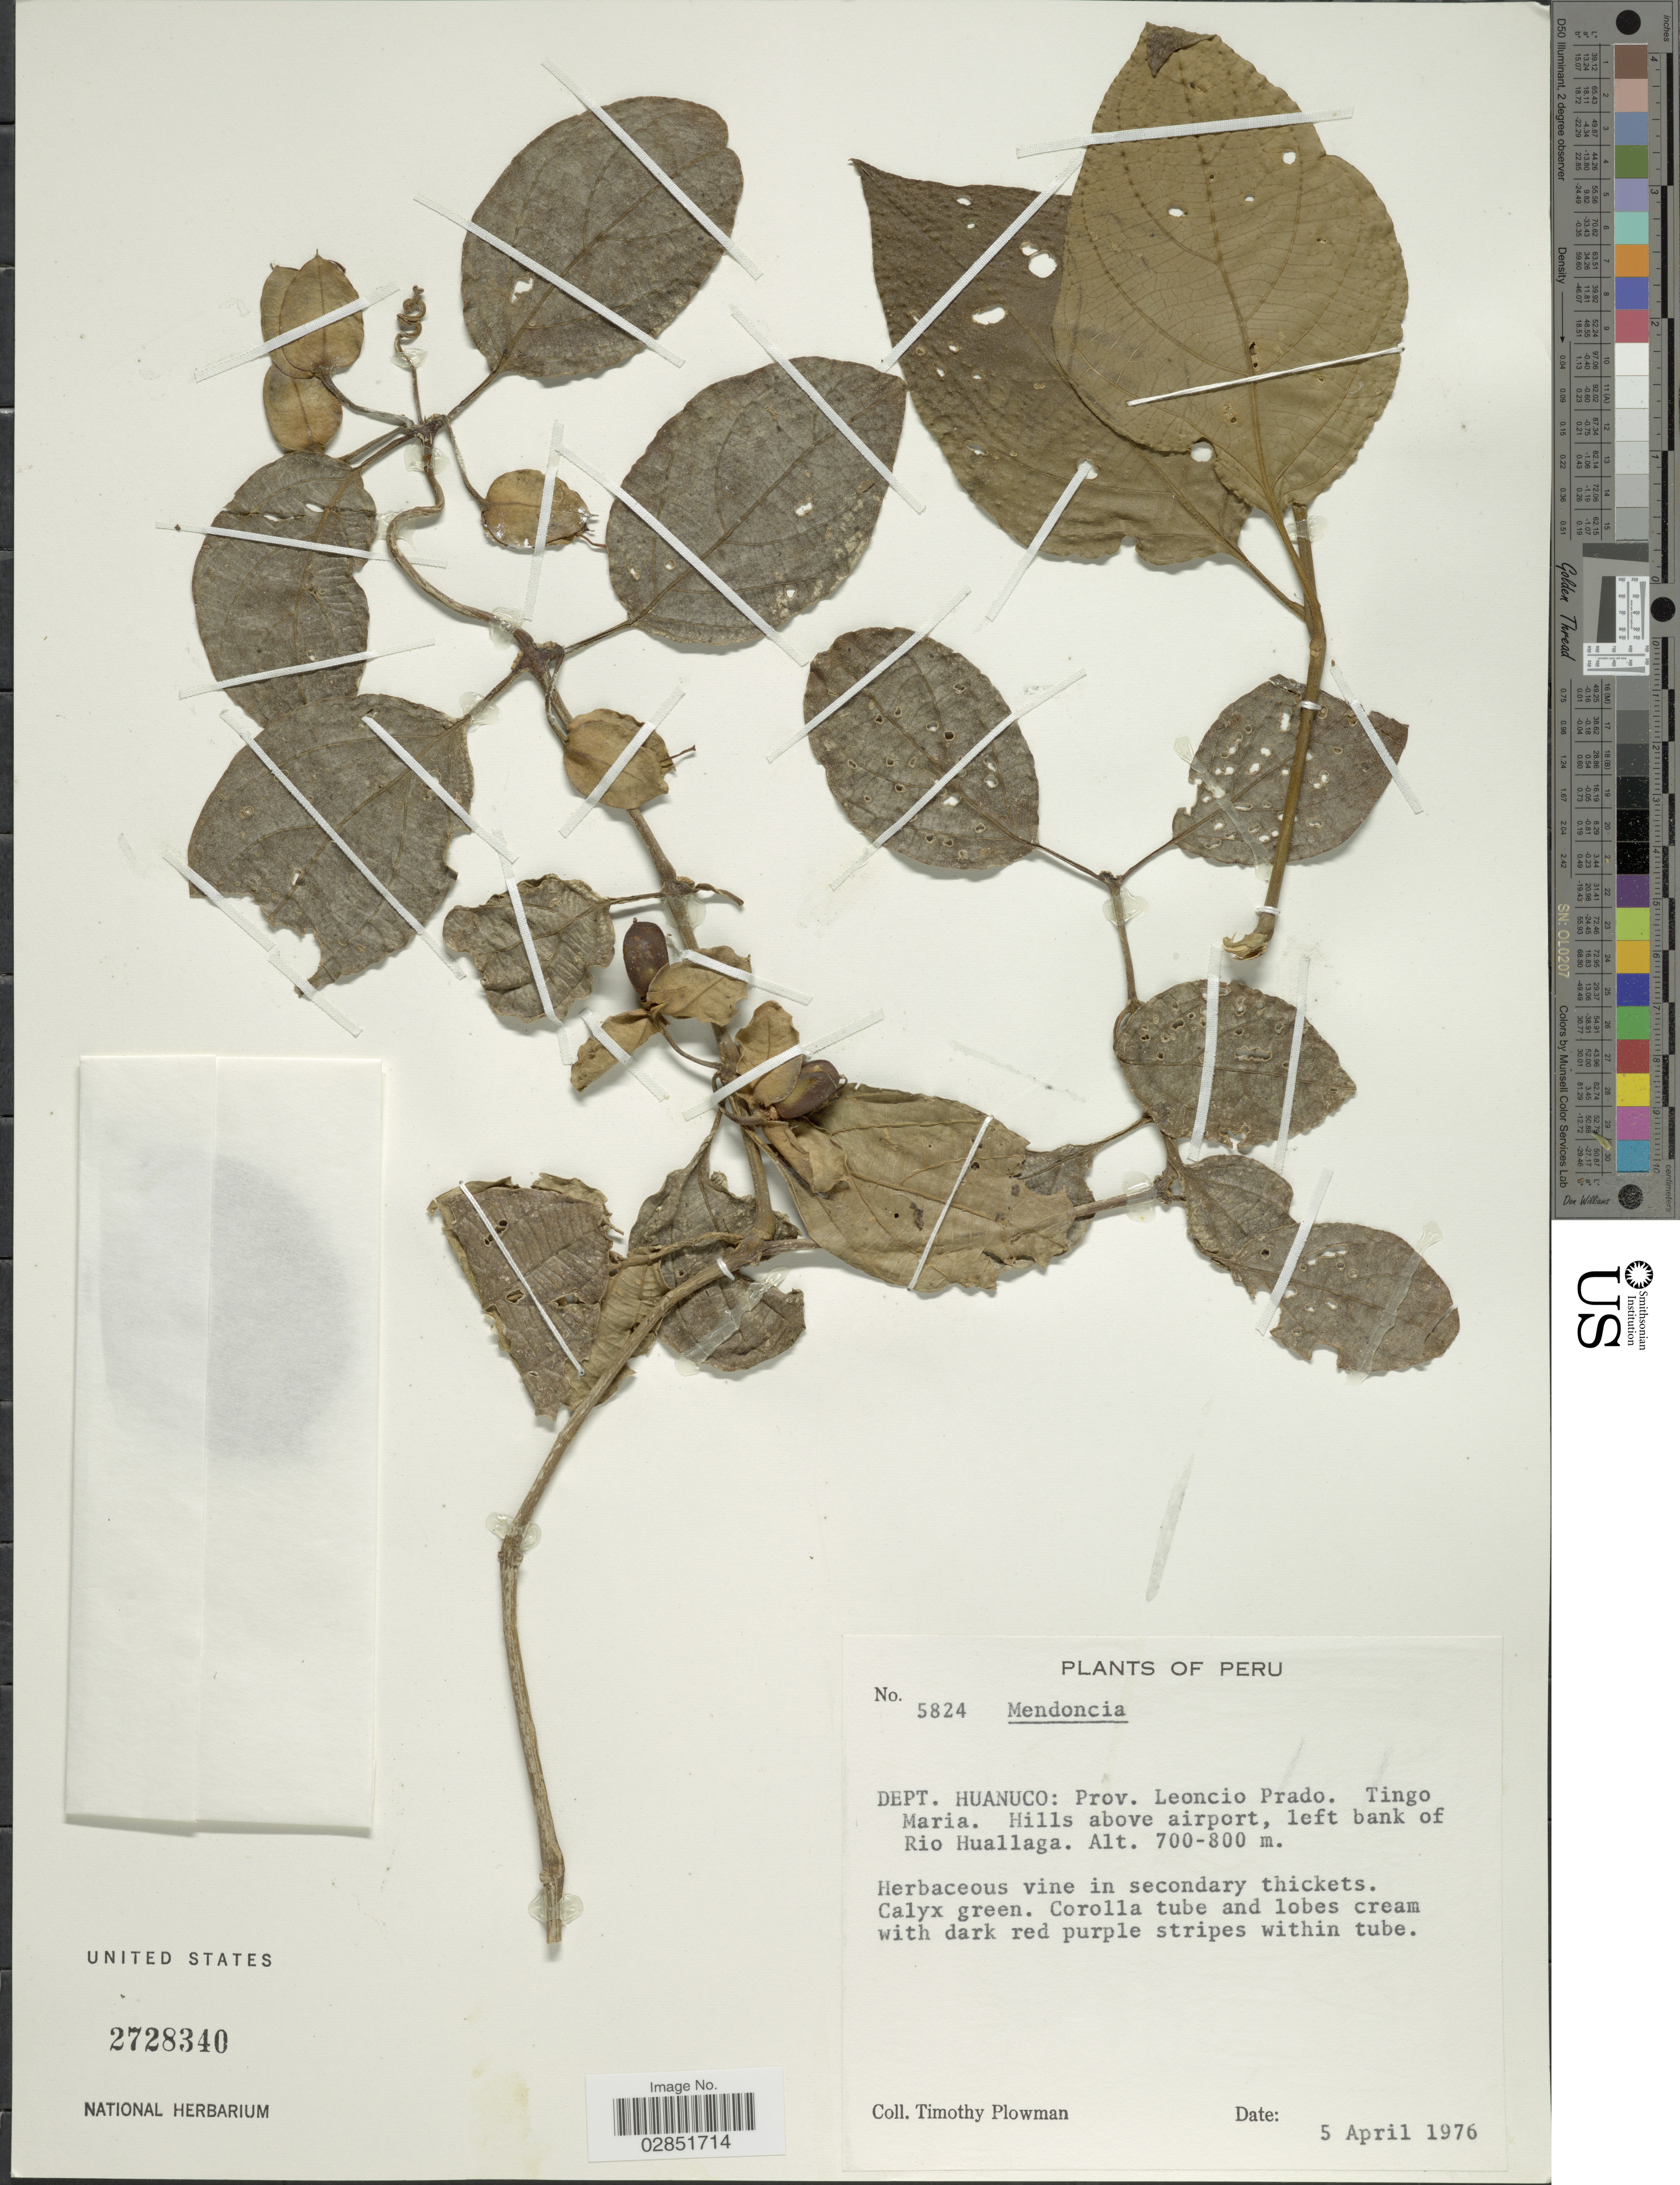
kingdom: Plantae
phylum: Tracheophyta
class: Magnoliopsida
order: Lamiales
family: Acanthaceae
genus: Mendoncia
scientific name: Mendoncia sp.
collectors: T. Plowman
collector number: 5824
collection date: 1976-04-05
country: Peru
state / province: Huánuco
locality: Dept. Huanuco: Prov. Leoncio Prado. Tingo Maria. Hills above airport, left bank of Rio Huallaga.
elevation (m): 700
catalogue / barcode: US 2728340